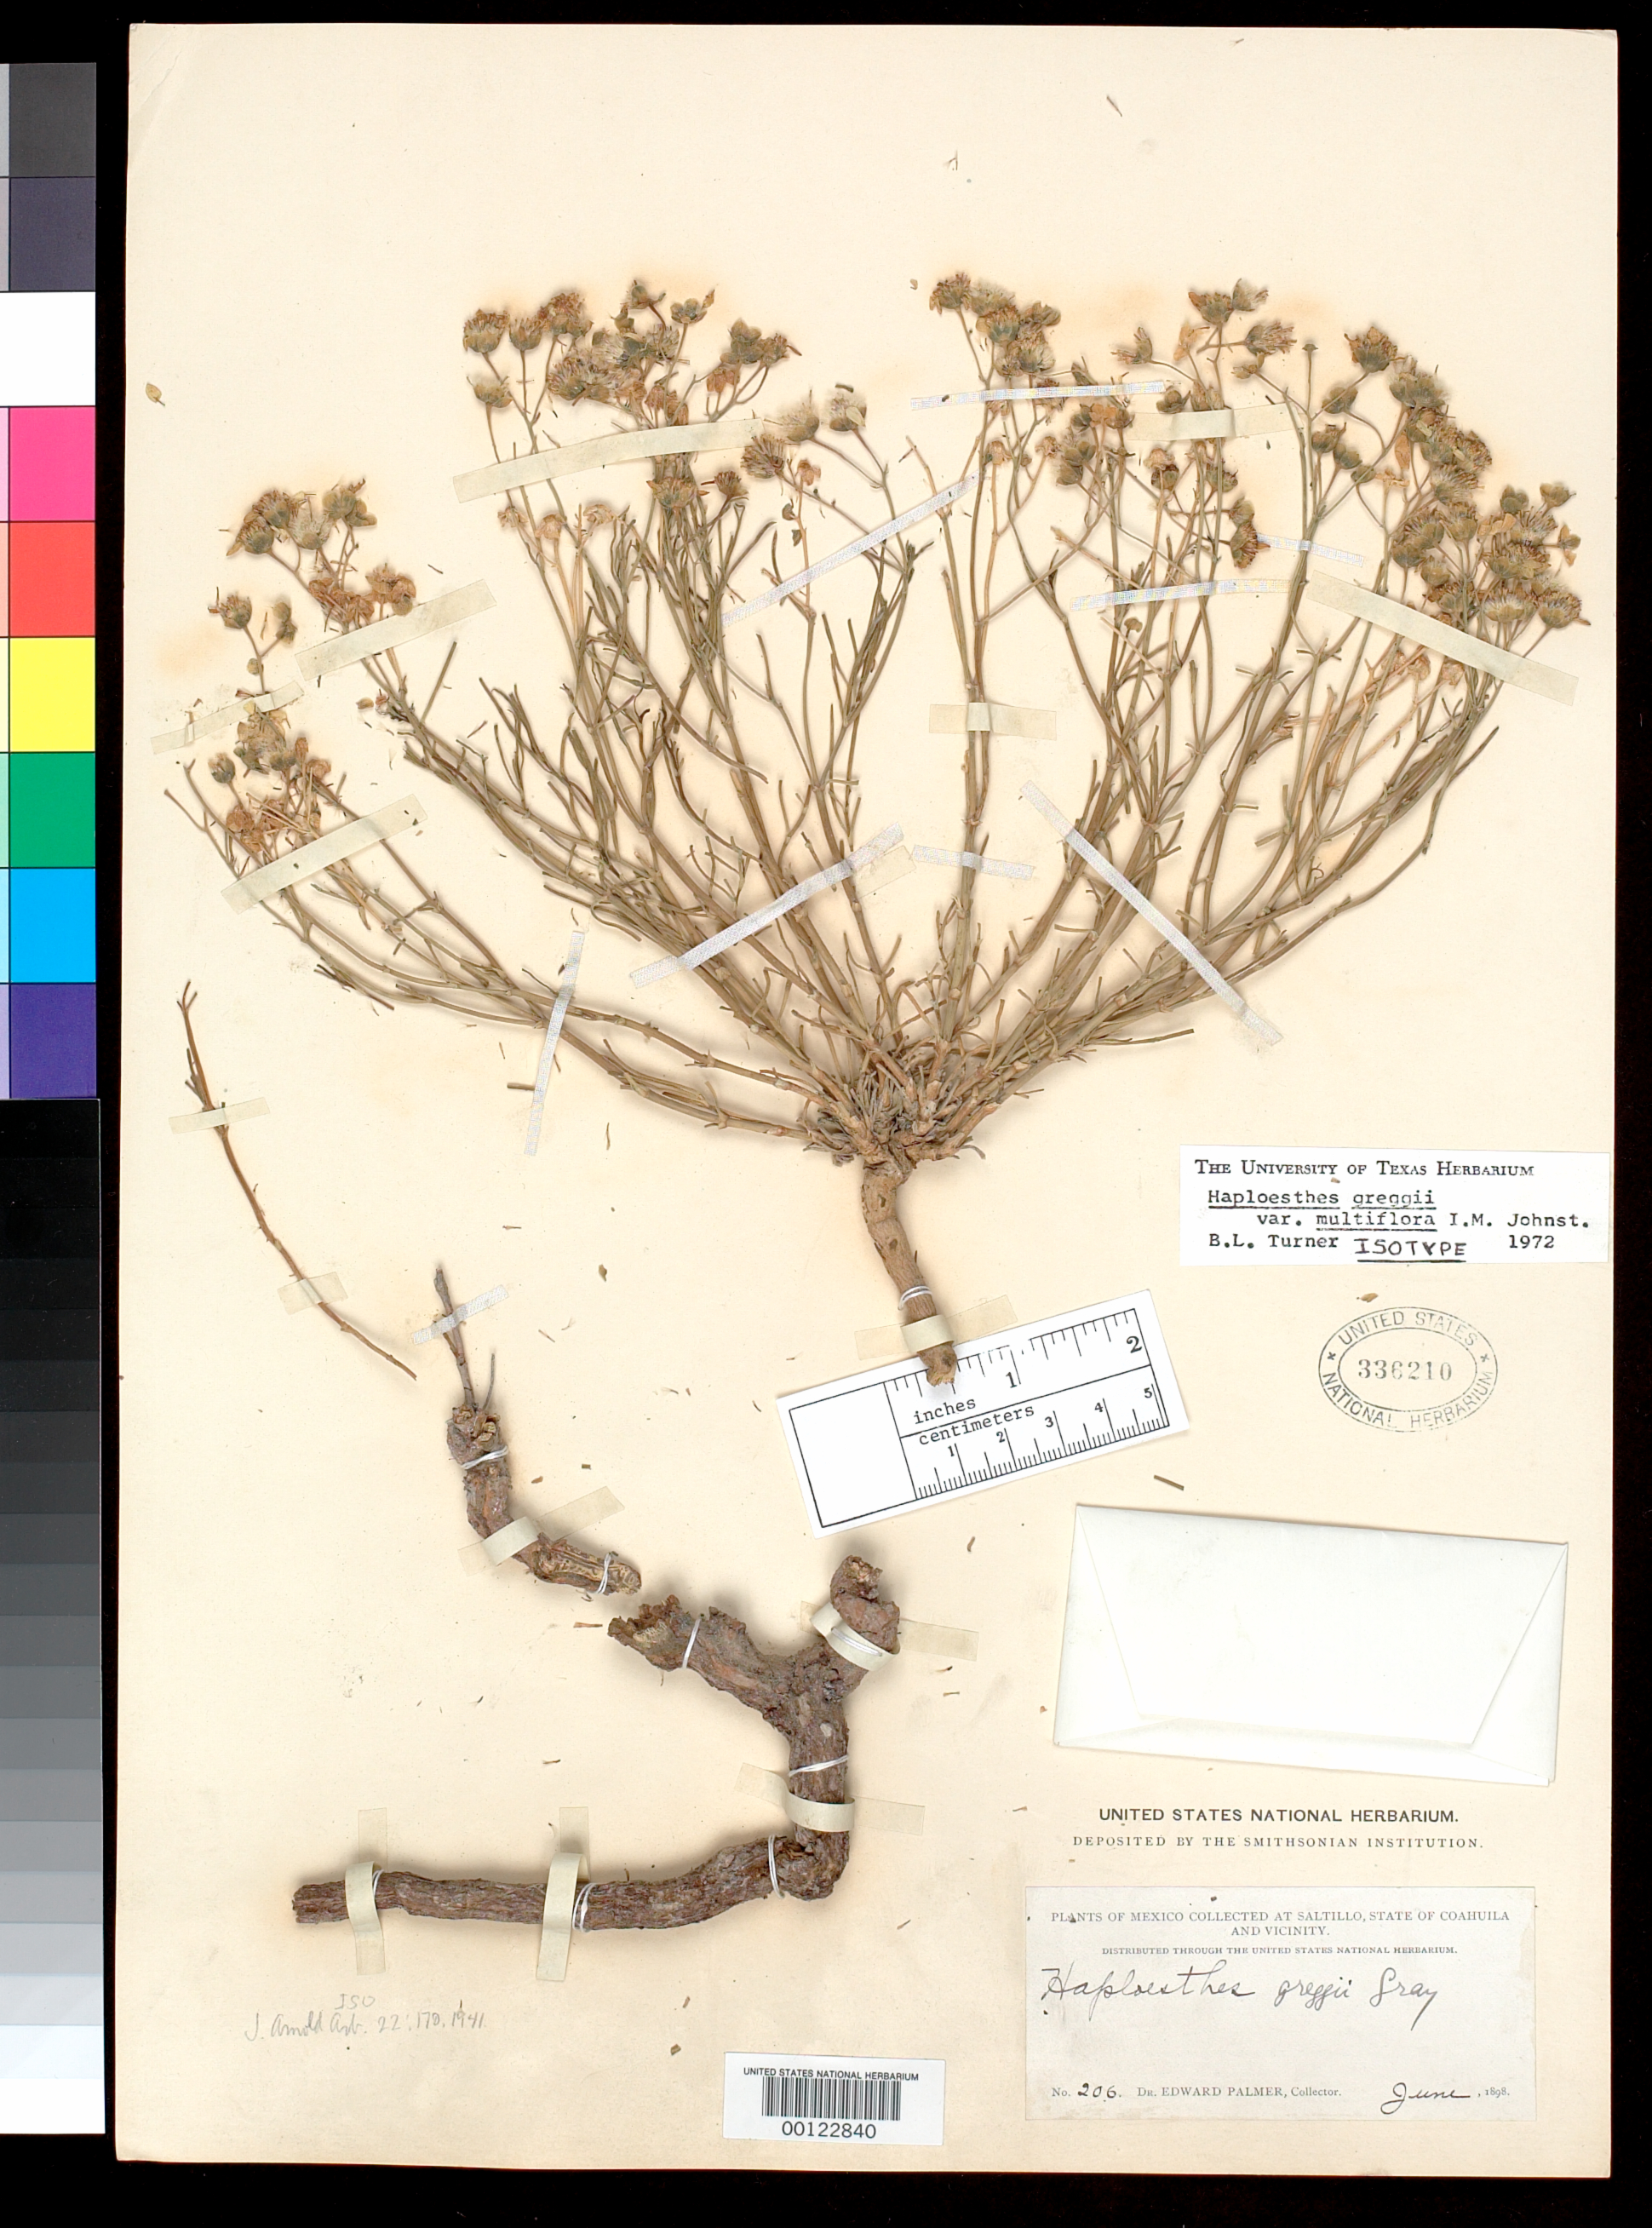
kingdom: Plantae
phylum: Tracheophyta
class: Magnoliopsida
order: Asterales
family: Asteraceae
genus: Haploesthes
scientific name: Haploesthes greggii var. multiflora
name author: I.M. Johnst.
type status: Isotype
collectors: E. Palmer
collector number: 206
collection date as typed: Jun 1898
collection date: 1898-06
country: Mexico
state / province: Coahuila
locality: Saltillo.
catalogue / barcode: US 336210